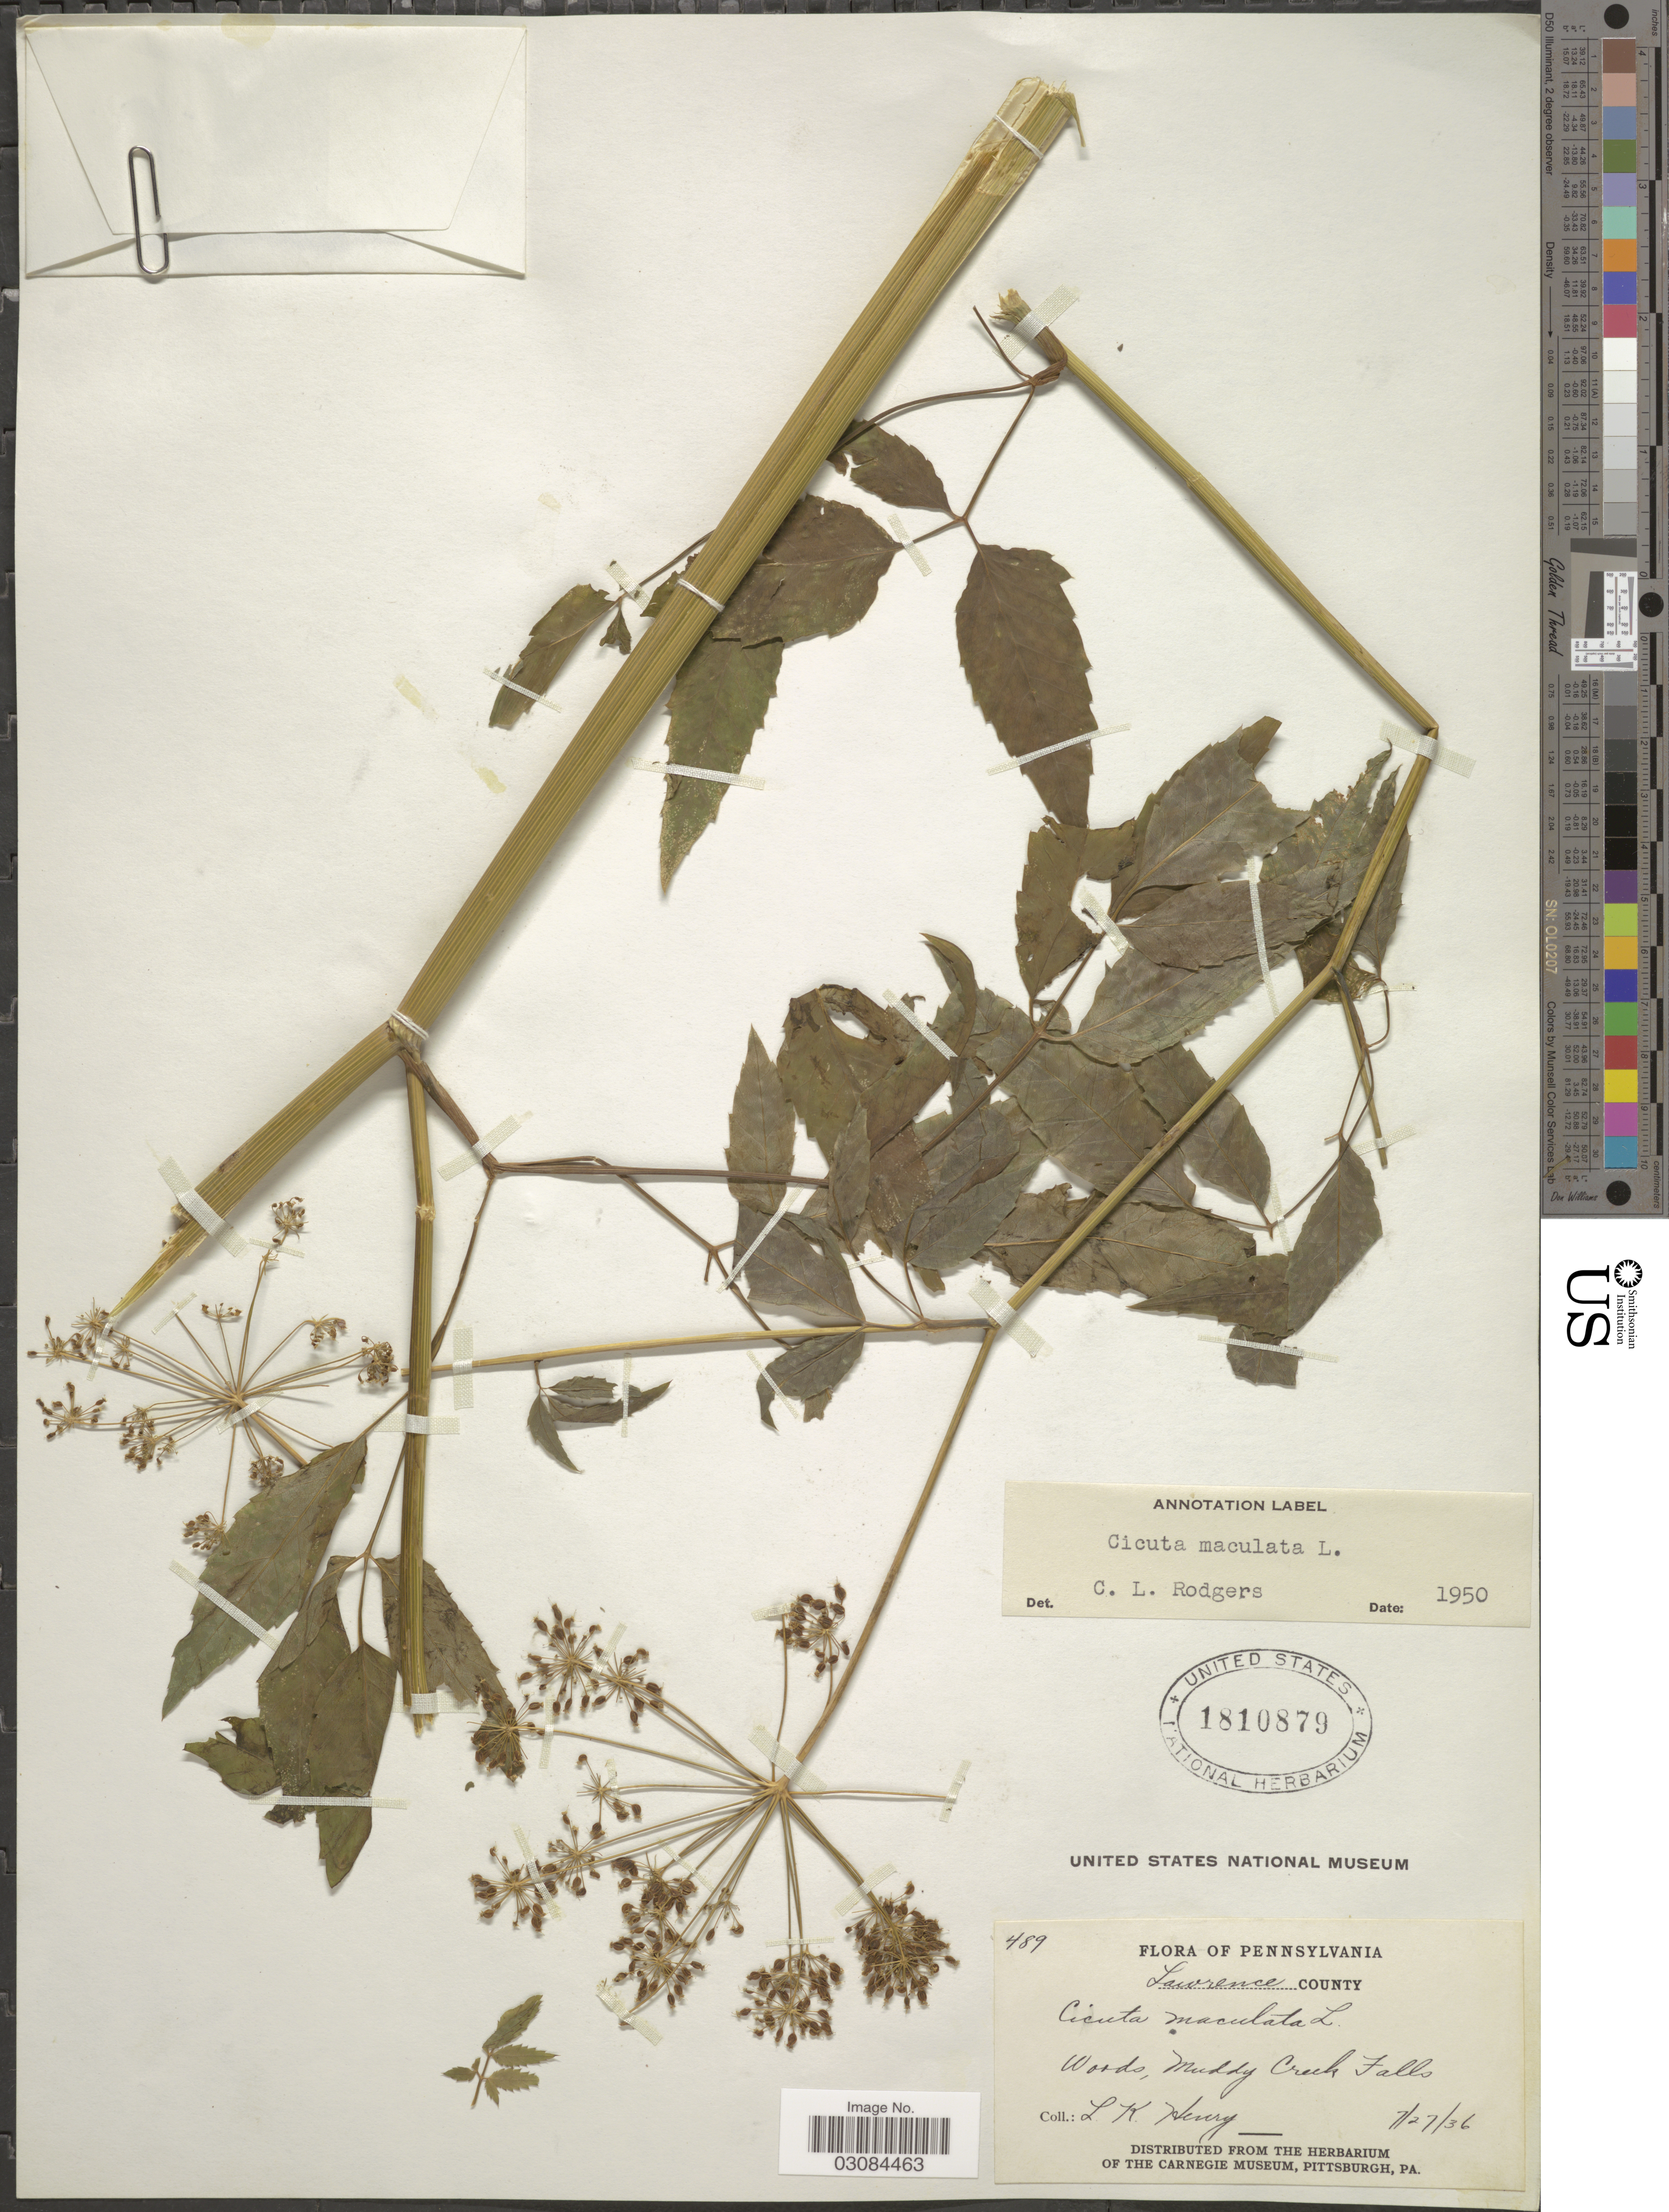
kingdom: Plantae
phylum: Tracheophyta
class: Magnoliopsida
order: Apiales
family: Apiaceae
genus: Cicuta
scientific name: Cicuta maculata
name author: L.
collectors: L. K. Henry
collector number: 489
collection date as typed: Transcribed d/m/y: 27/7/36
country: United States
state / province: Pennsylvania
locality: Lawrence County. Woods, Muddy Creek Falls.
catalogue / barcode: US 1810879